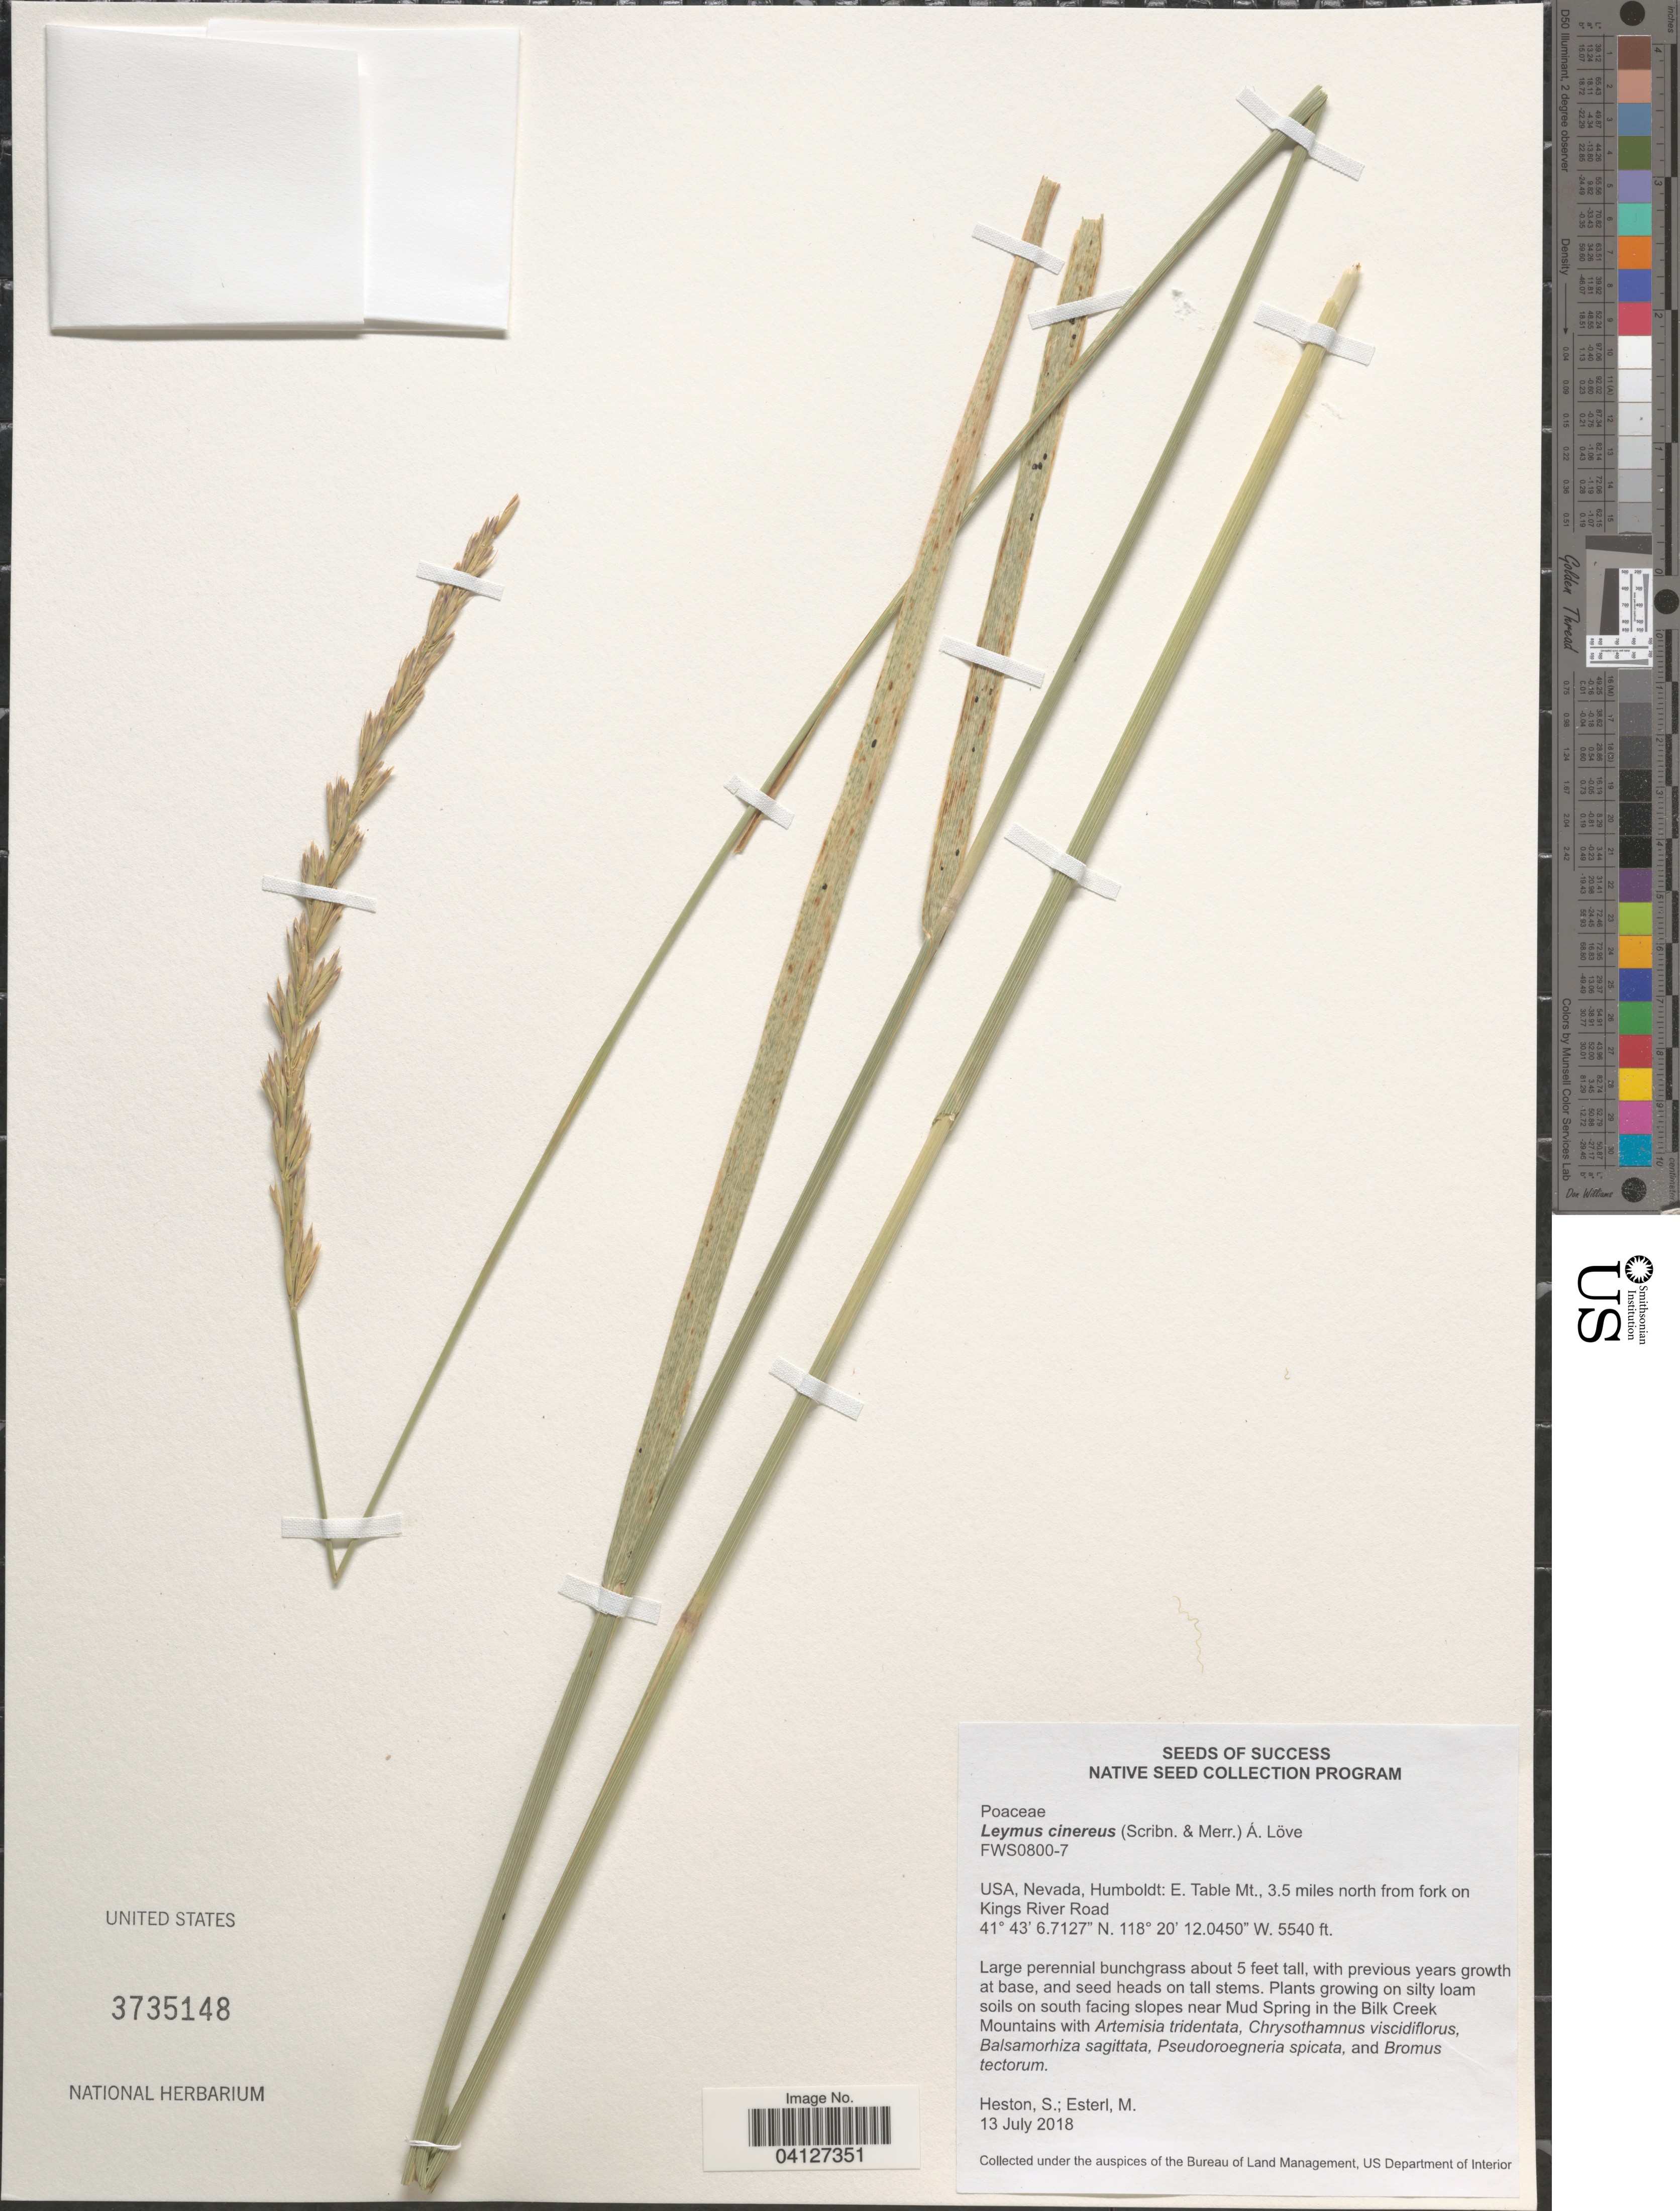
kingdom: Plantae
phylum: Tracheophyta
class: Liliopsida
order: Poales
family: Poaceae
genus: Leymus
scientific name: Leymus cinereus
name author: (Scribn. & Merr.) Á. Löve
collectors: S. Heston & M. Esterl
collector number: FWS0800-7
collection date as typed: Transcribed d/m/y: 13/7/2018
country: United States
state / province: Nevada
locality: Humboldt: E. Table Mt., 3.5 miles north from fork on Kings River Road.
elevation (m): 1689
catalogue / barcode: US 3735148